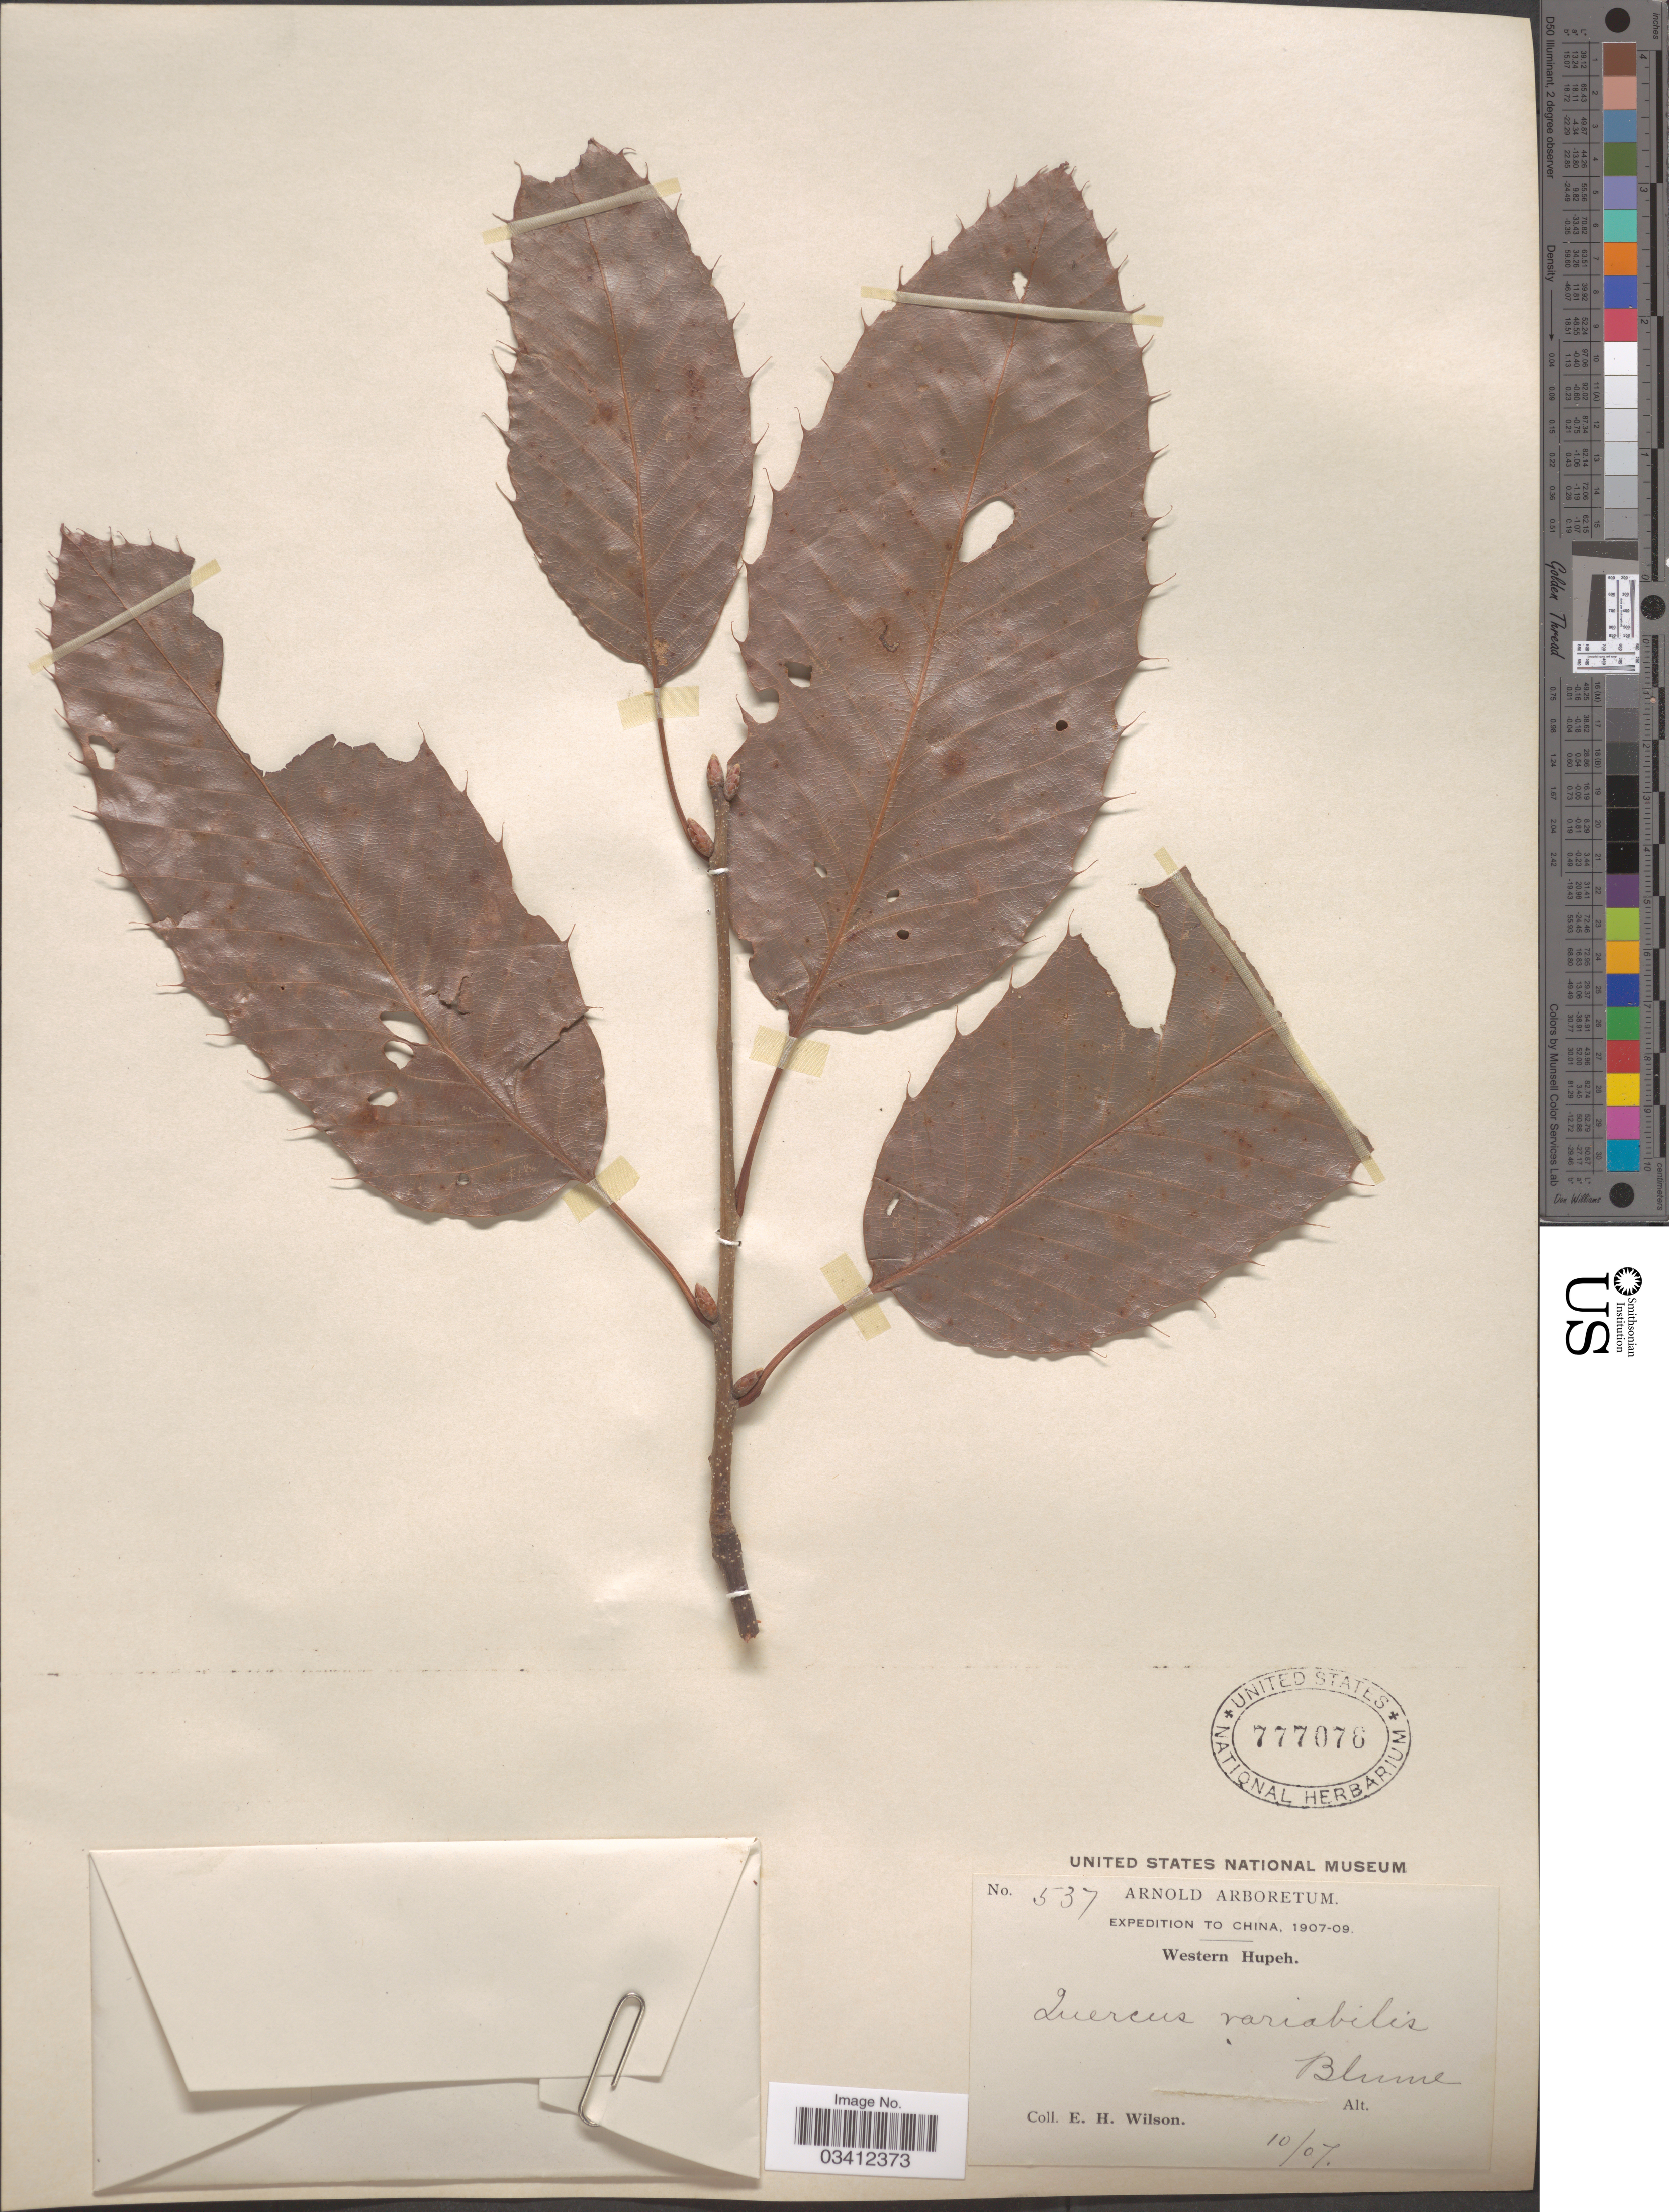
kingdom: Plantae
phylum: Tracheophyta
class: Magnoliopsida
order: Fagales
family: Fagaceae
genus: Quercus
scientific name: Quercus variabilis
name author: Blume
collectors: E. Wilson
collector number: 537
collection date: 1907-10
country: China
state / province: Hubei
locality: Western Hupeh.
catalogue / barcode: US 777076